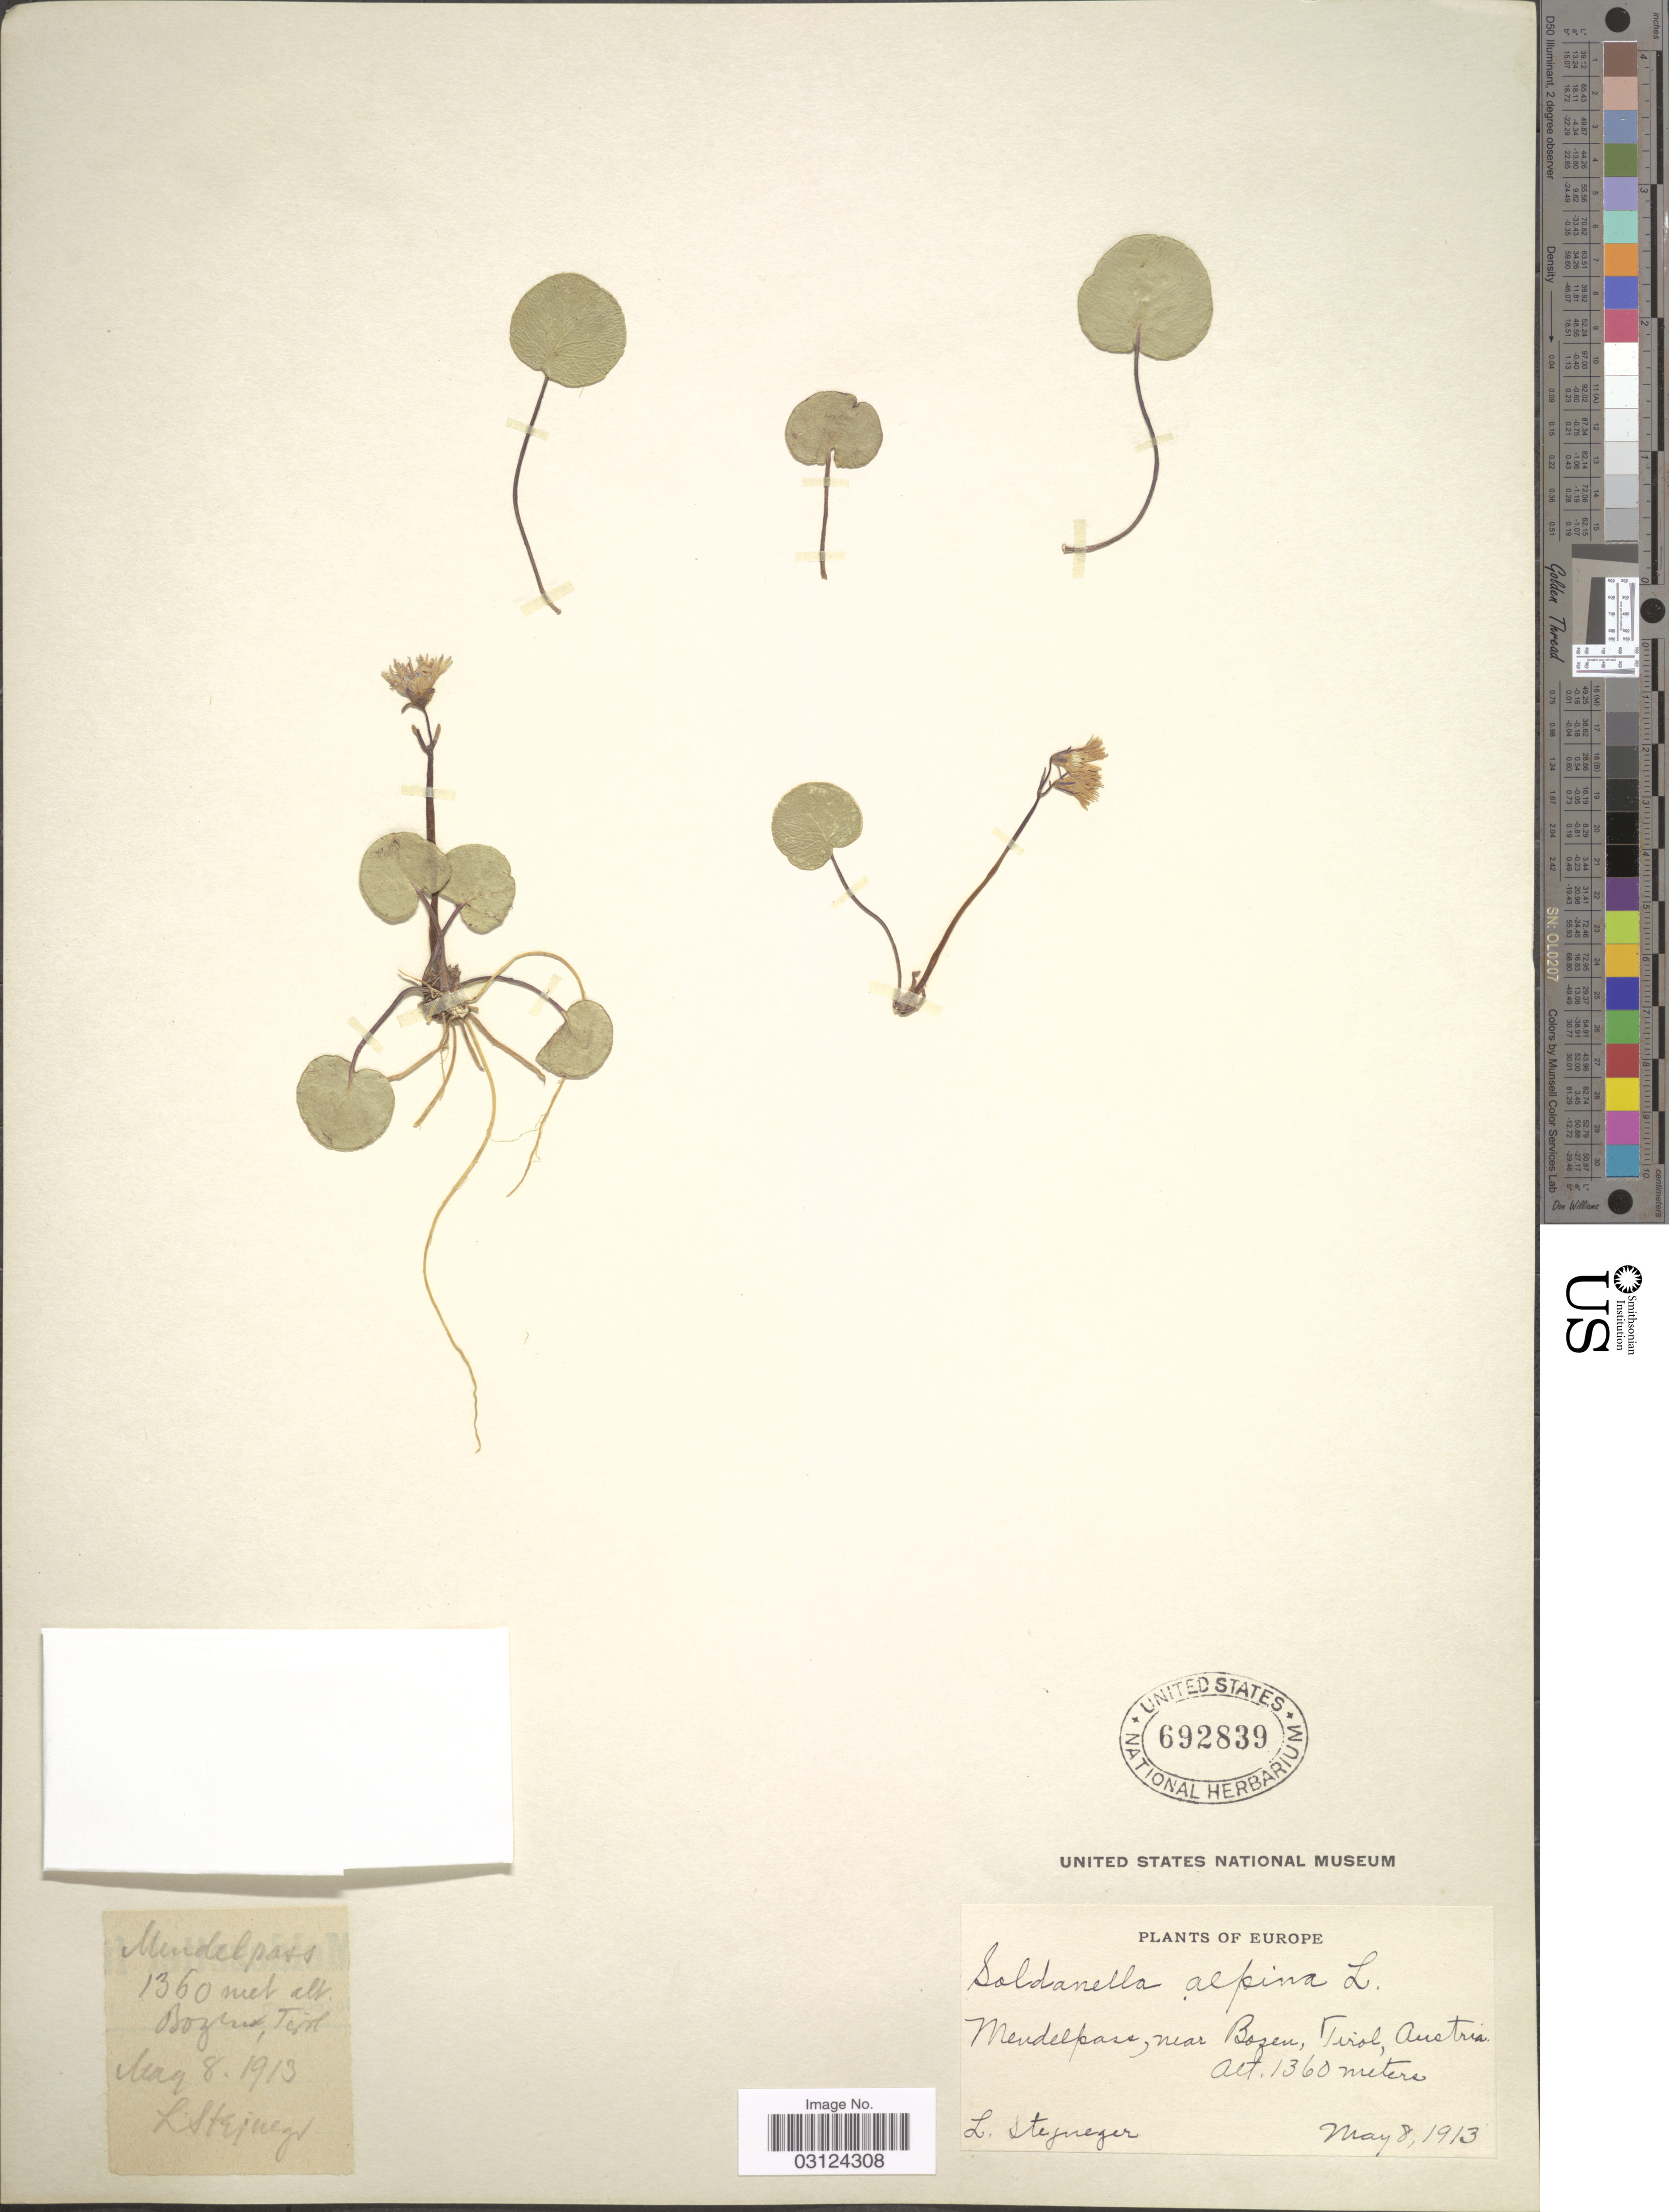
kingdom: Plantae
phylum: Tracheophyta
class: Magnoliopsida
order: Ericales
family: Primulaceae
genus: Soldanella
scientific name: Soldanella alpina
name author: L.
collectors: L. Stejneger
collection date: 1913-05-08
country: Austria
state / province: Tirol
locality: Mendelpass, near Bozen.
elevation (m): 1360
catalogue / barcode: US 692839